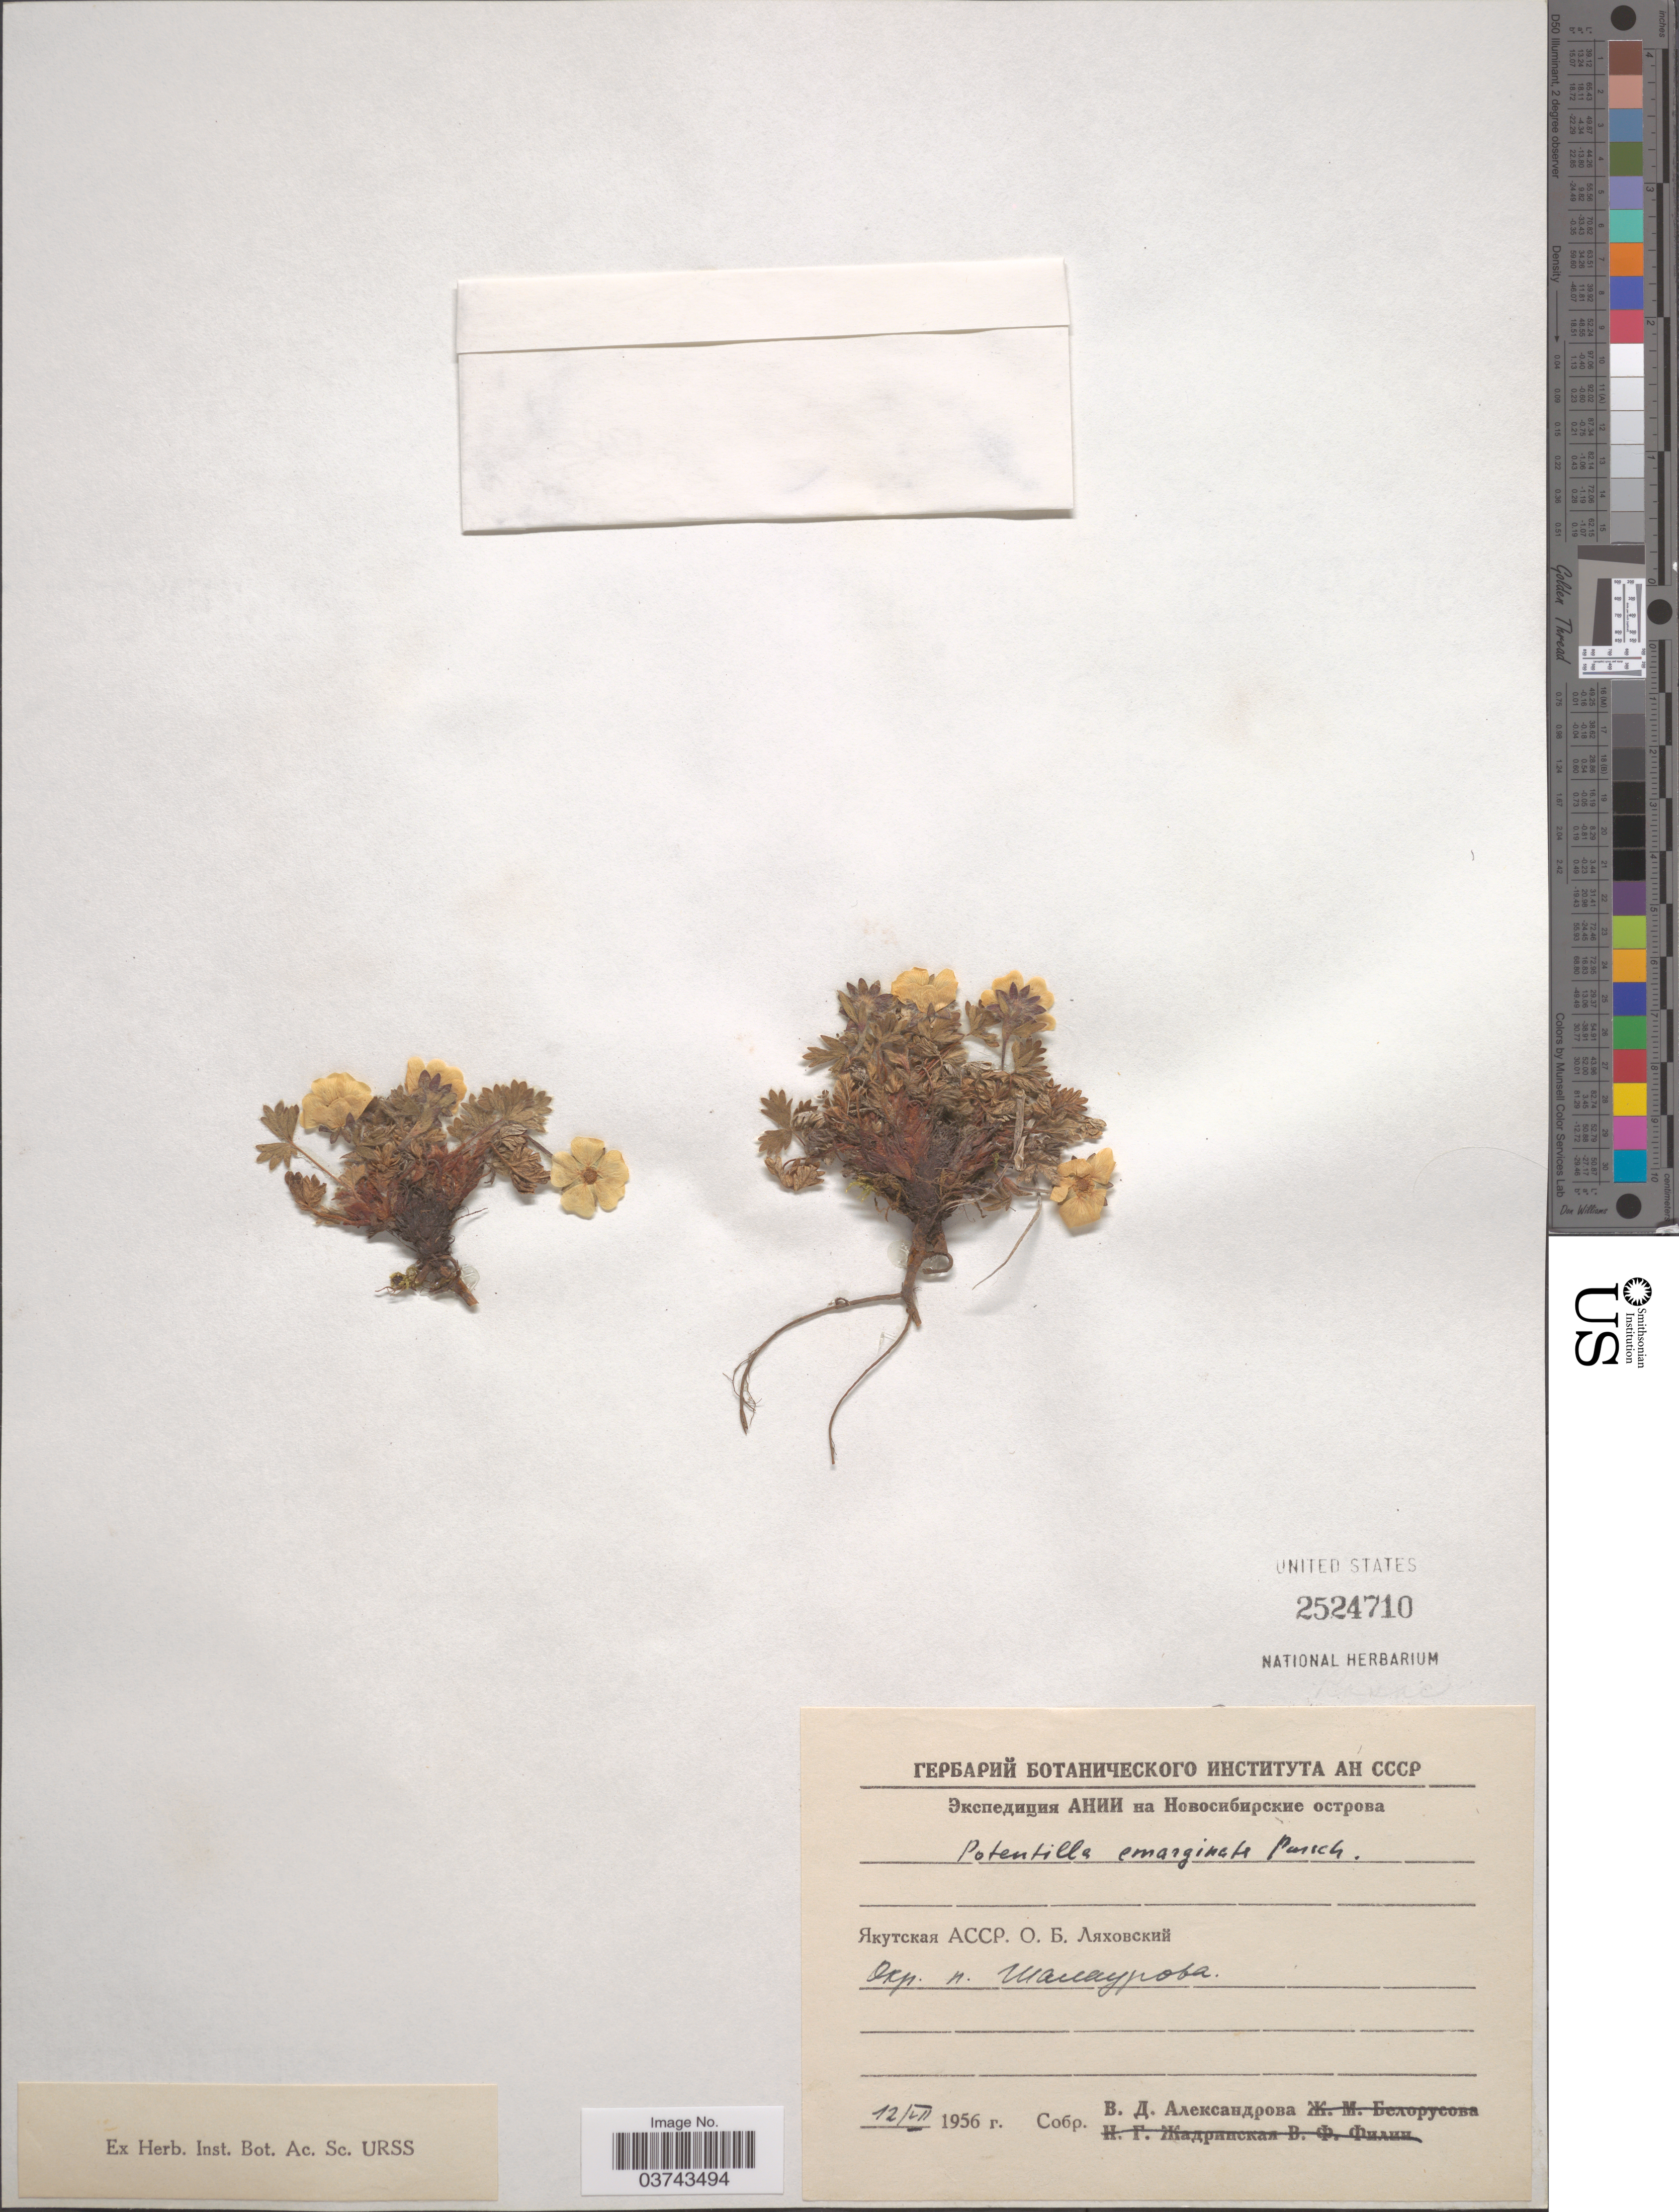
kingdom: Plantae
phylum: Tracheophyta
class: Magnoliopsida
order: Rosales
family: Rosaceae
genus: Potentilla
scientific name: Potentilla emarginata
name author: Pursh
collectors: X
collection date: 1956-07-12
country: Russian Federation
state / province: Sakha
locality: Vicinity of Shalaurova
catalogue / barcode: US 2524710